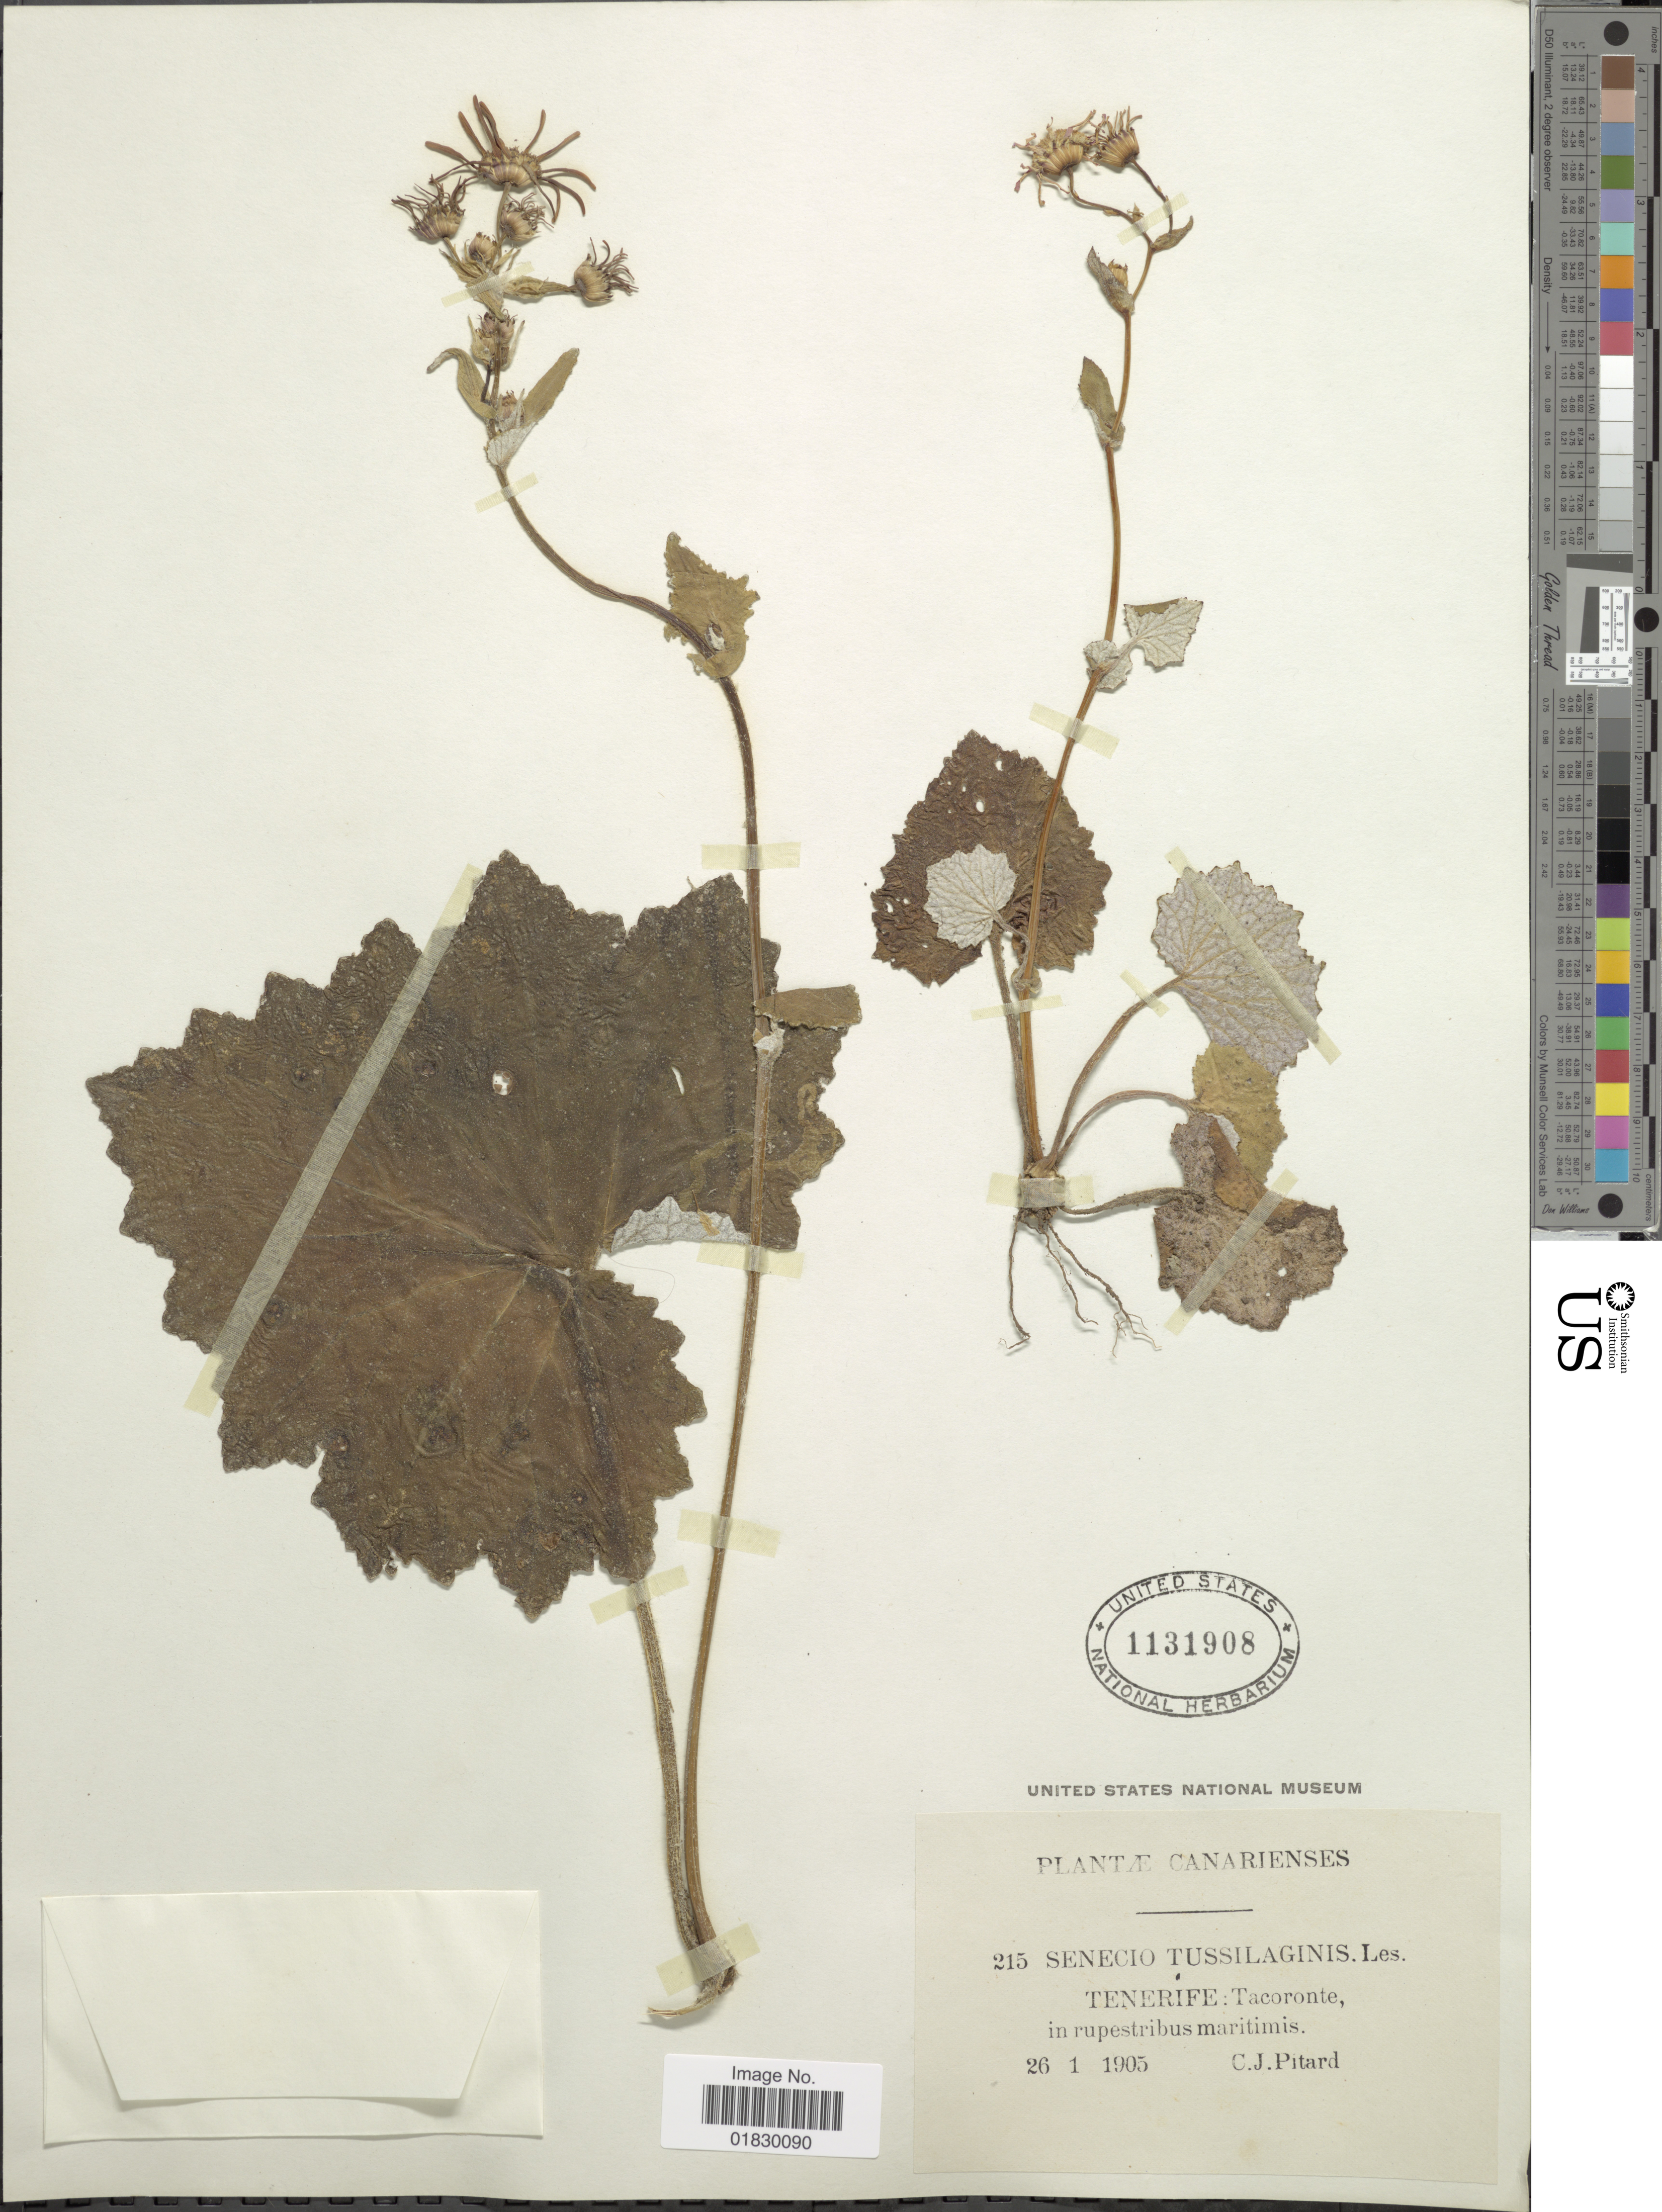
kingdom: Plantae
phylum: Tracheophyta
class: Magnoliopsida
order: Asterales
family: Asteraceae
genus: Pericallis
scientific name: Pericallis tussilaginis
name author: (L'Hér.) D. Don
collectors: C. Pitard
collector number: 215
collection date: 1905-01-26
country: Spain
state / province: Canarias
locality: Tenerife: Tacoronte, in rupestribus maritimis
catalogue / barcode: US 1131908